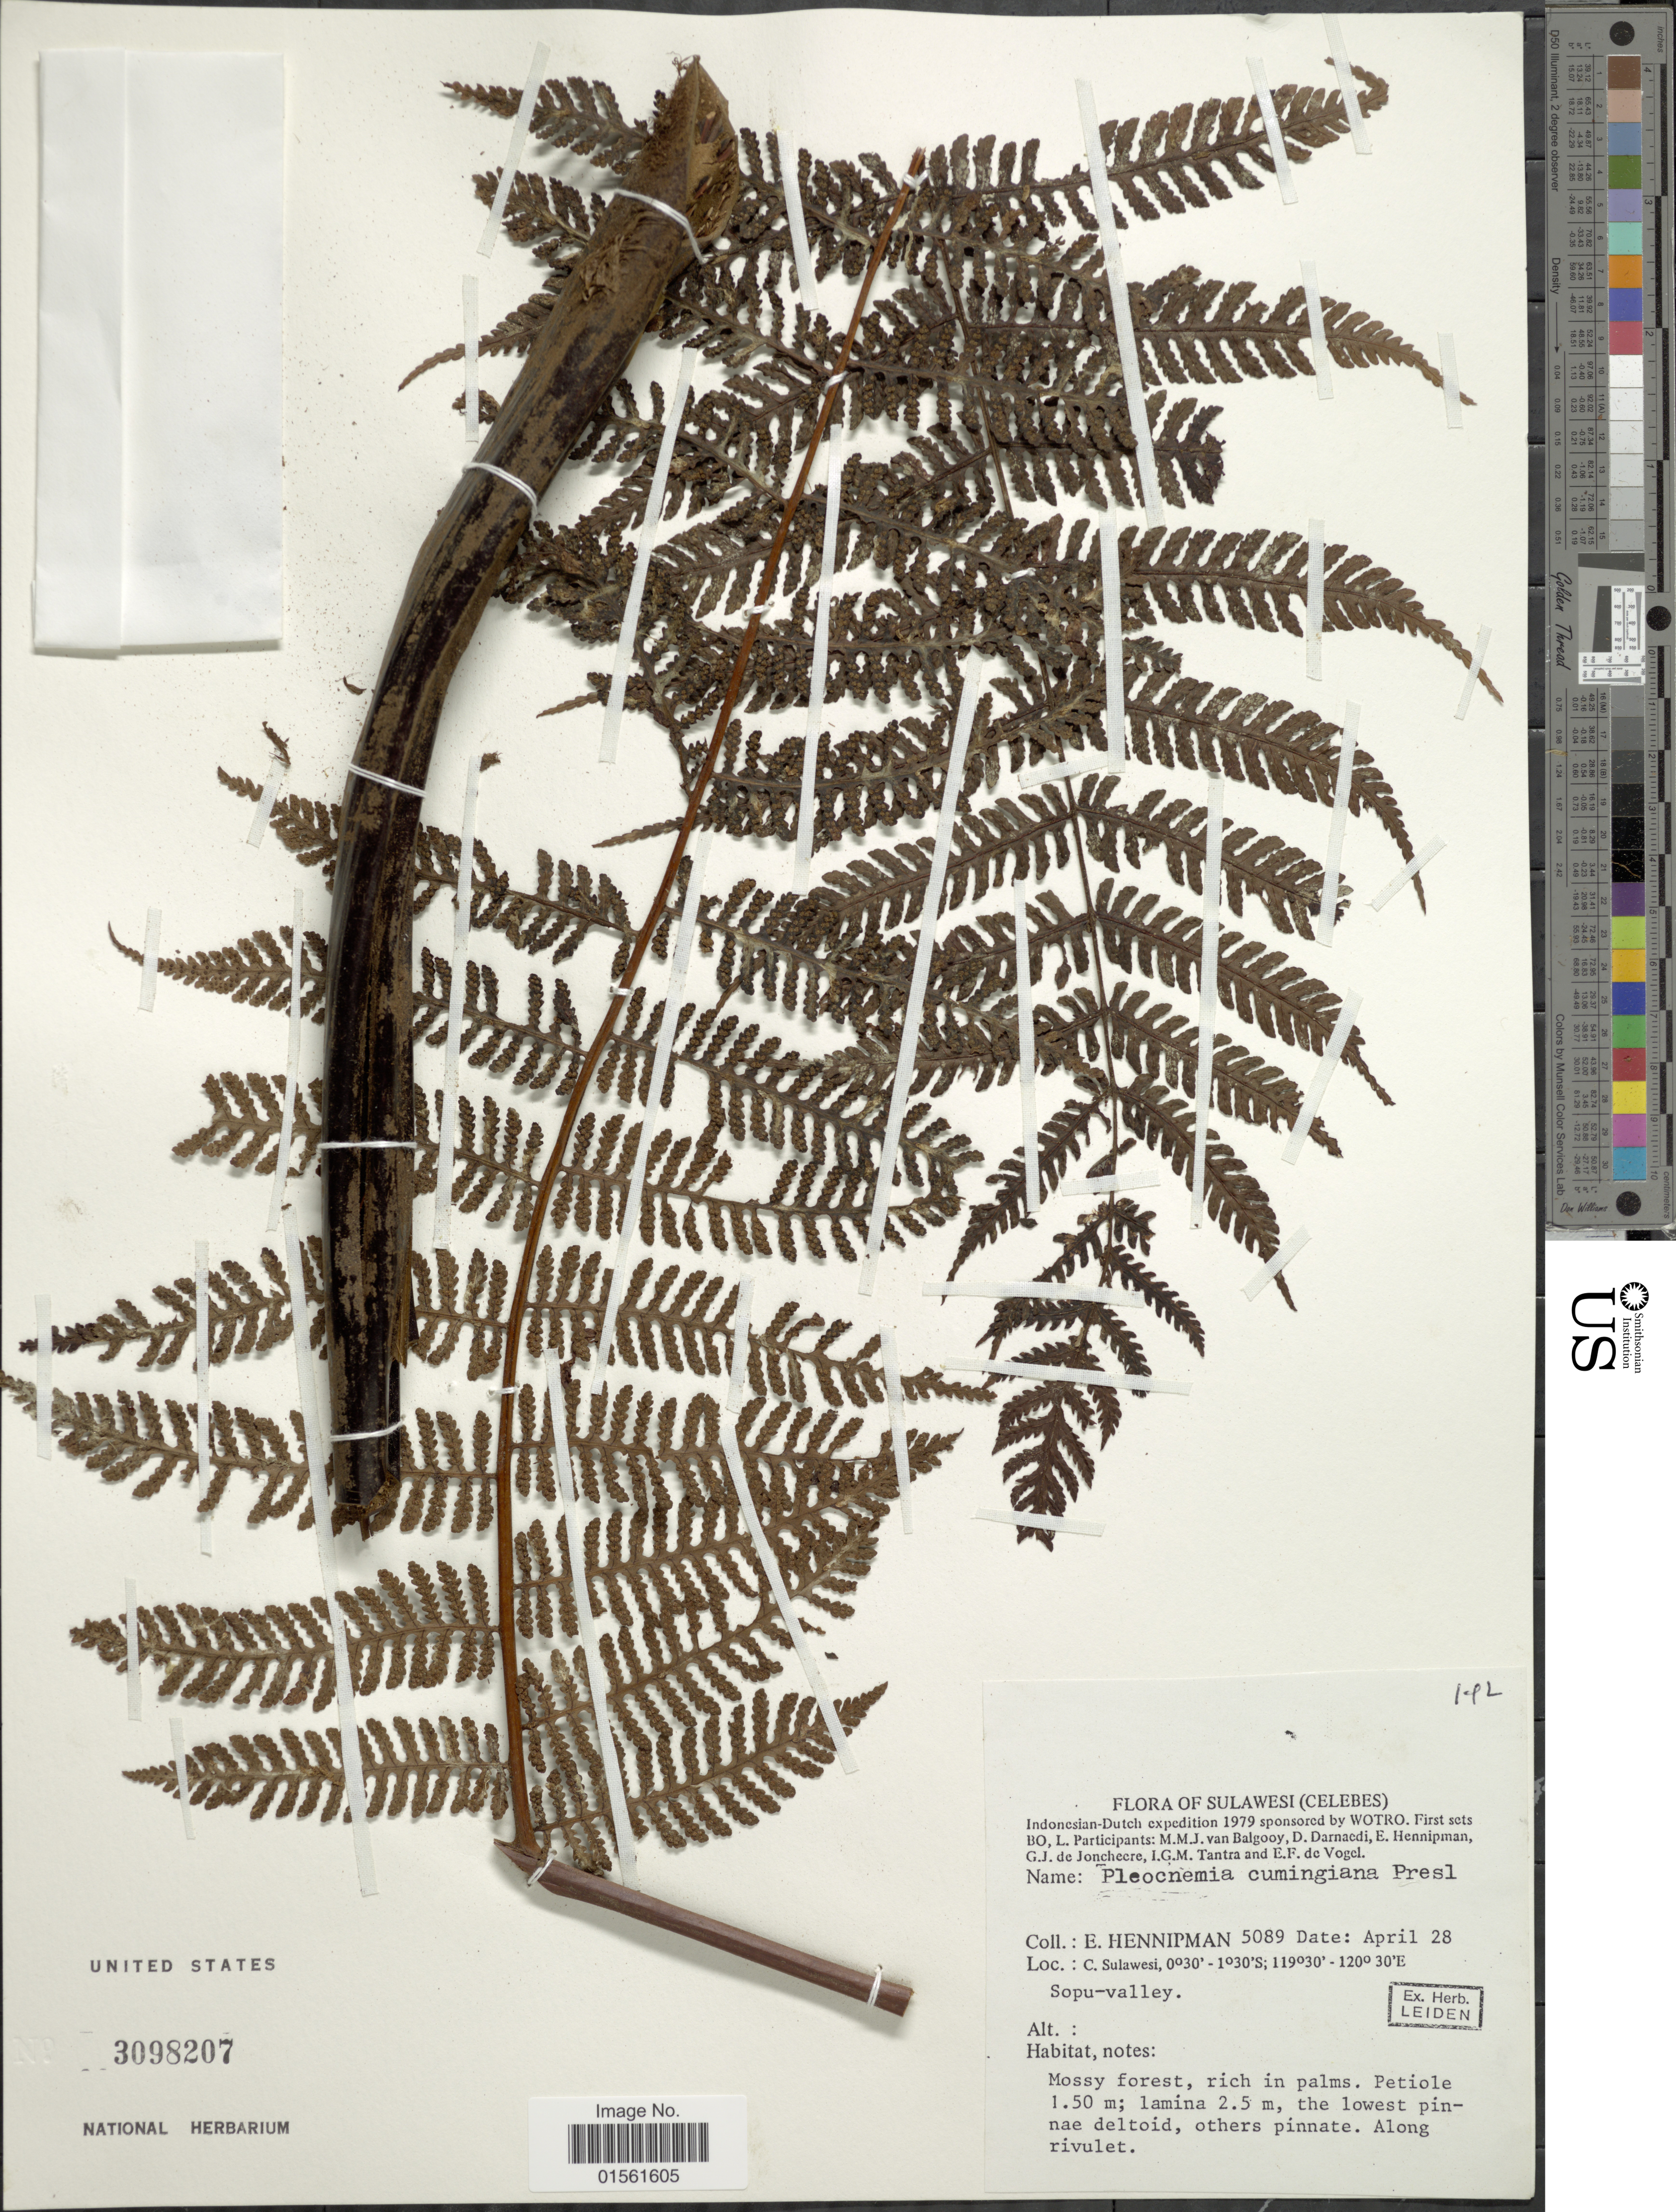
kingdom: Plantae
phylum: Tracheophyta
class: Polypodiopsida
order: Polypodiales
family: Dryopteridaceae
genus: Pleocnemia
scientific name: Pleocnemia cumingiana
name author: C. Presl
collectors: E. Hennipman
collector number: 5089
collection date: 1979-04-28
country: Indonesia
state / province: Sulawesi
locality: Sulawesi (Celebes). C. Sulawesi. Sopu-valley.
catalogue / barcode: US 3098207